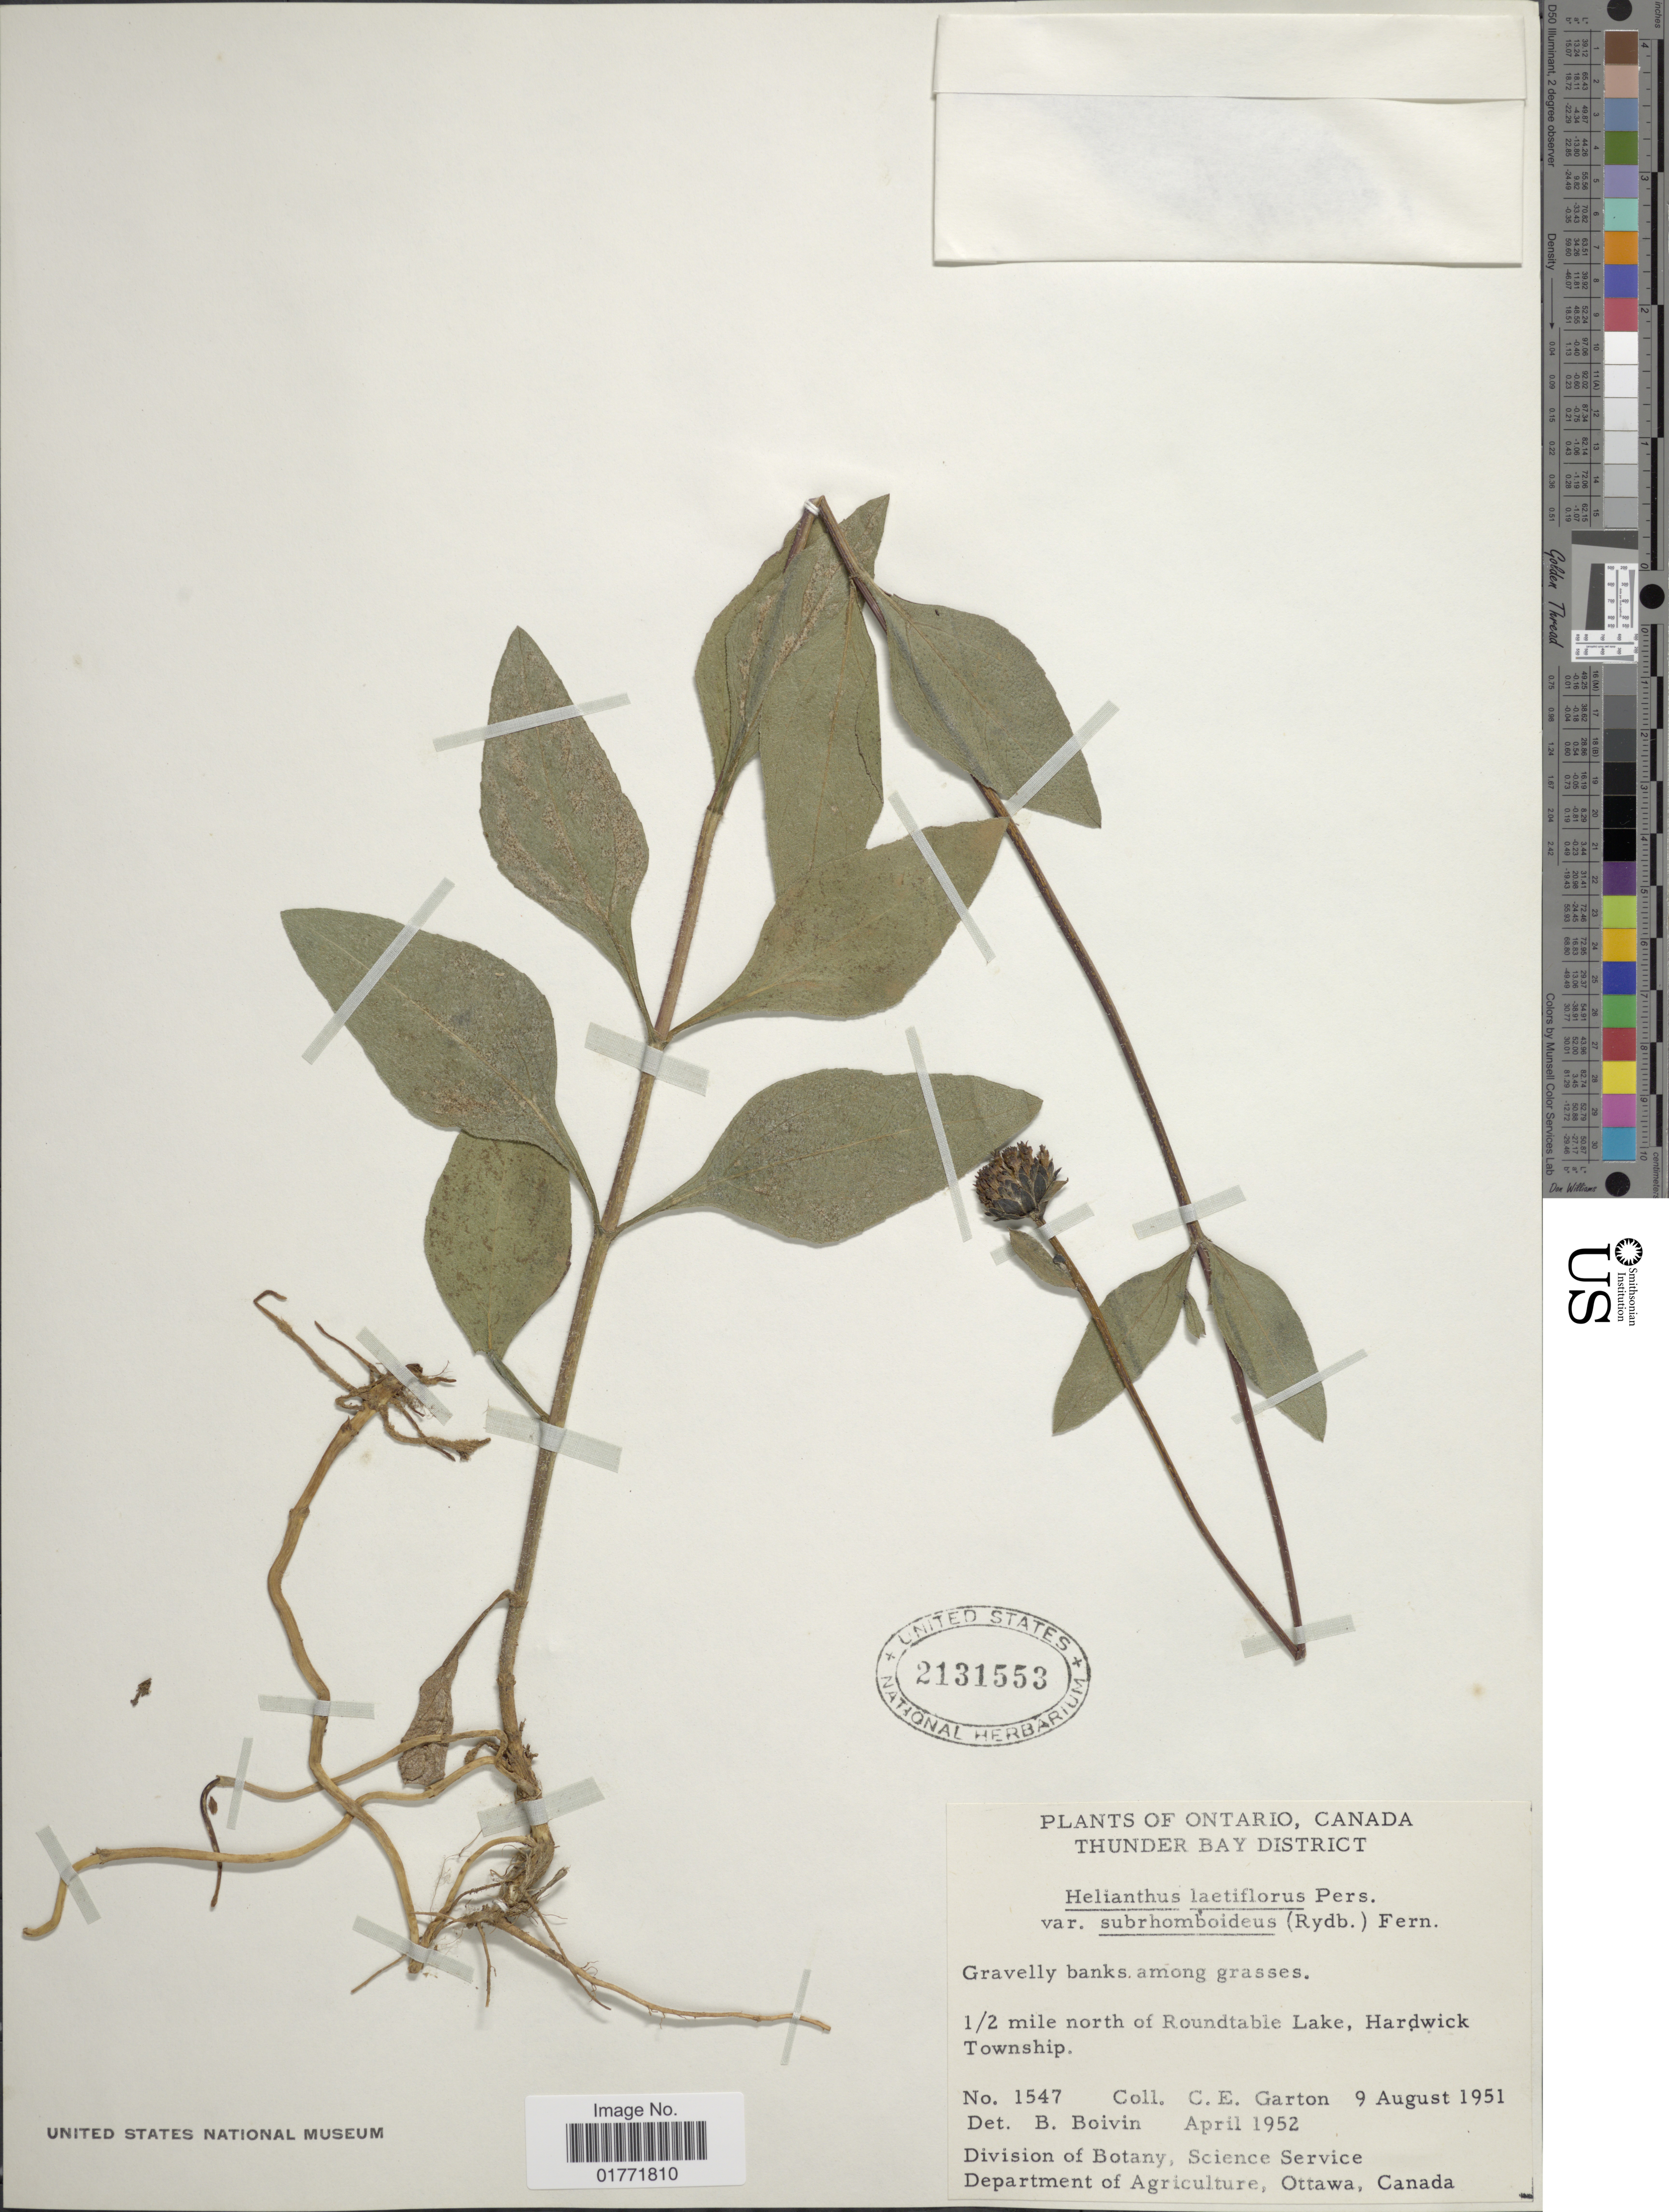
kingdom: Plantae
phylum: Tracheophyta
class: Magnoliopsida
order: Asterales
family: Asteraceae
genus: Helianthus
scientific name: Helianthus subrhomboideus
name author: Rydb.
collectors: C. E. Garton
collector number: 1547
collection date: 1951-08-09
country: Canada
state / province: Ontario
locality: Ontario, Canada, Thunder Bay District. ½ mile north of Roundtable Lake. Hardwick Township.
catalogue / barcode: US 2131553